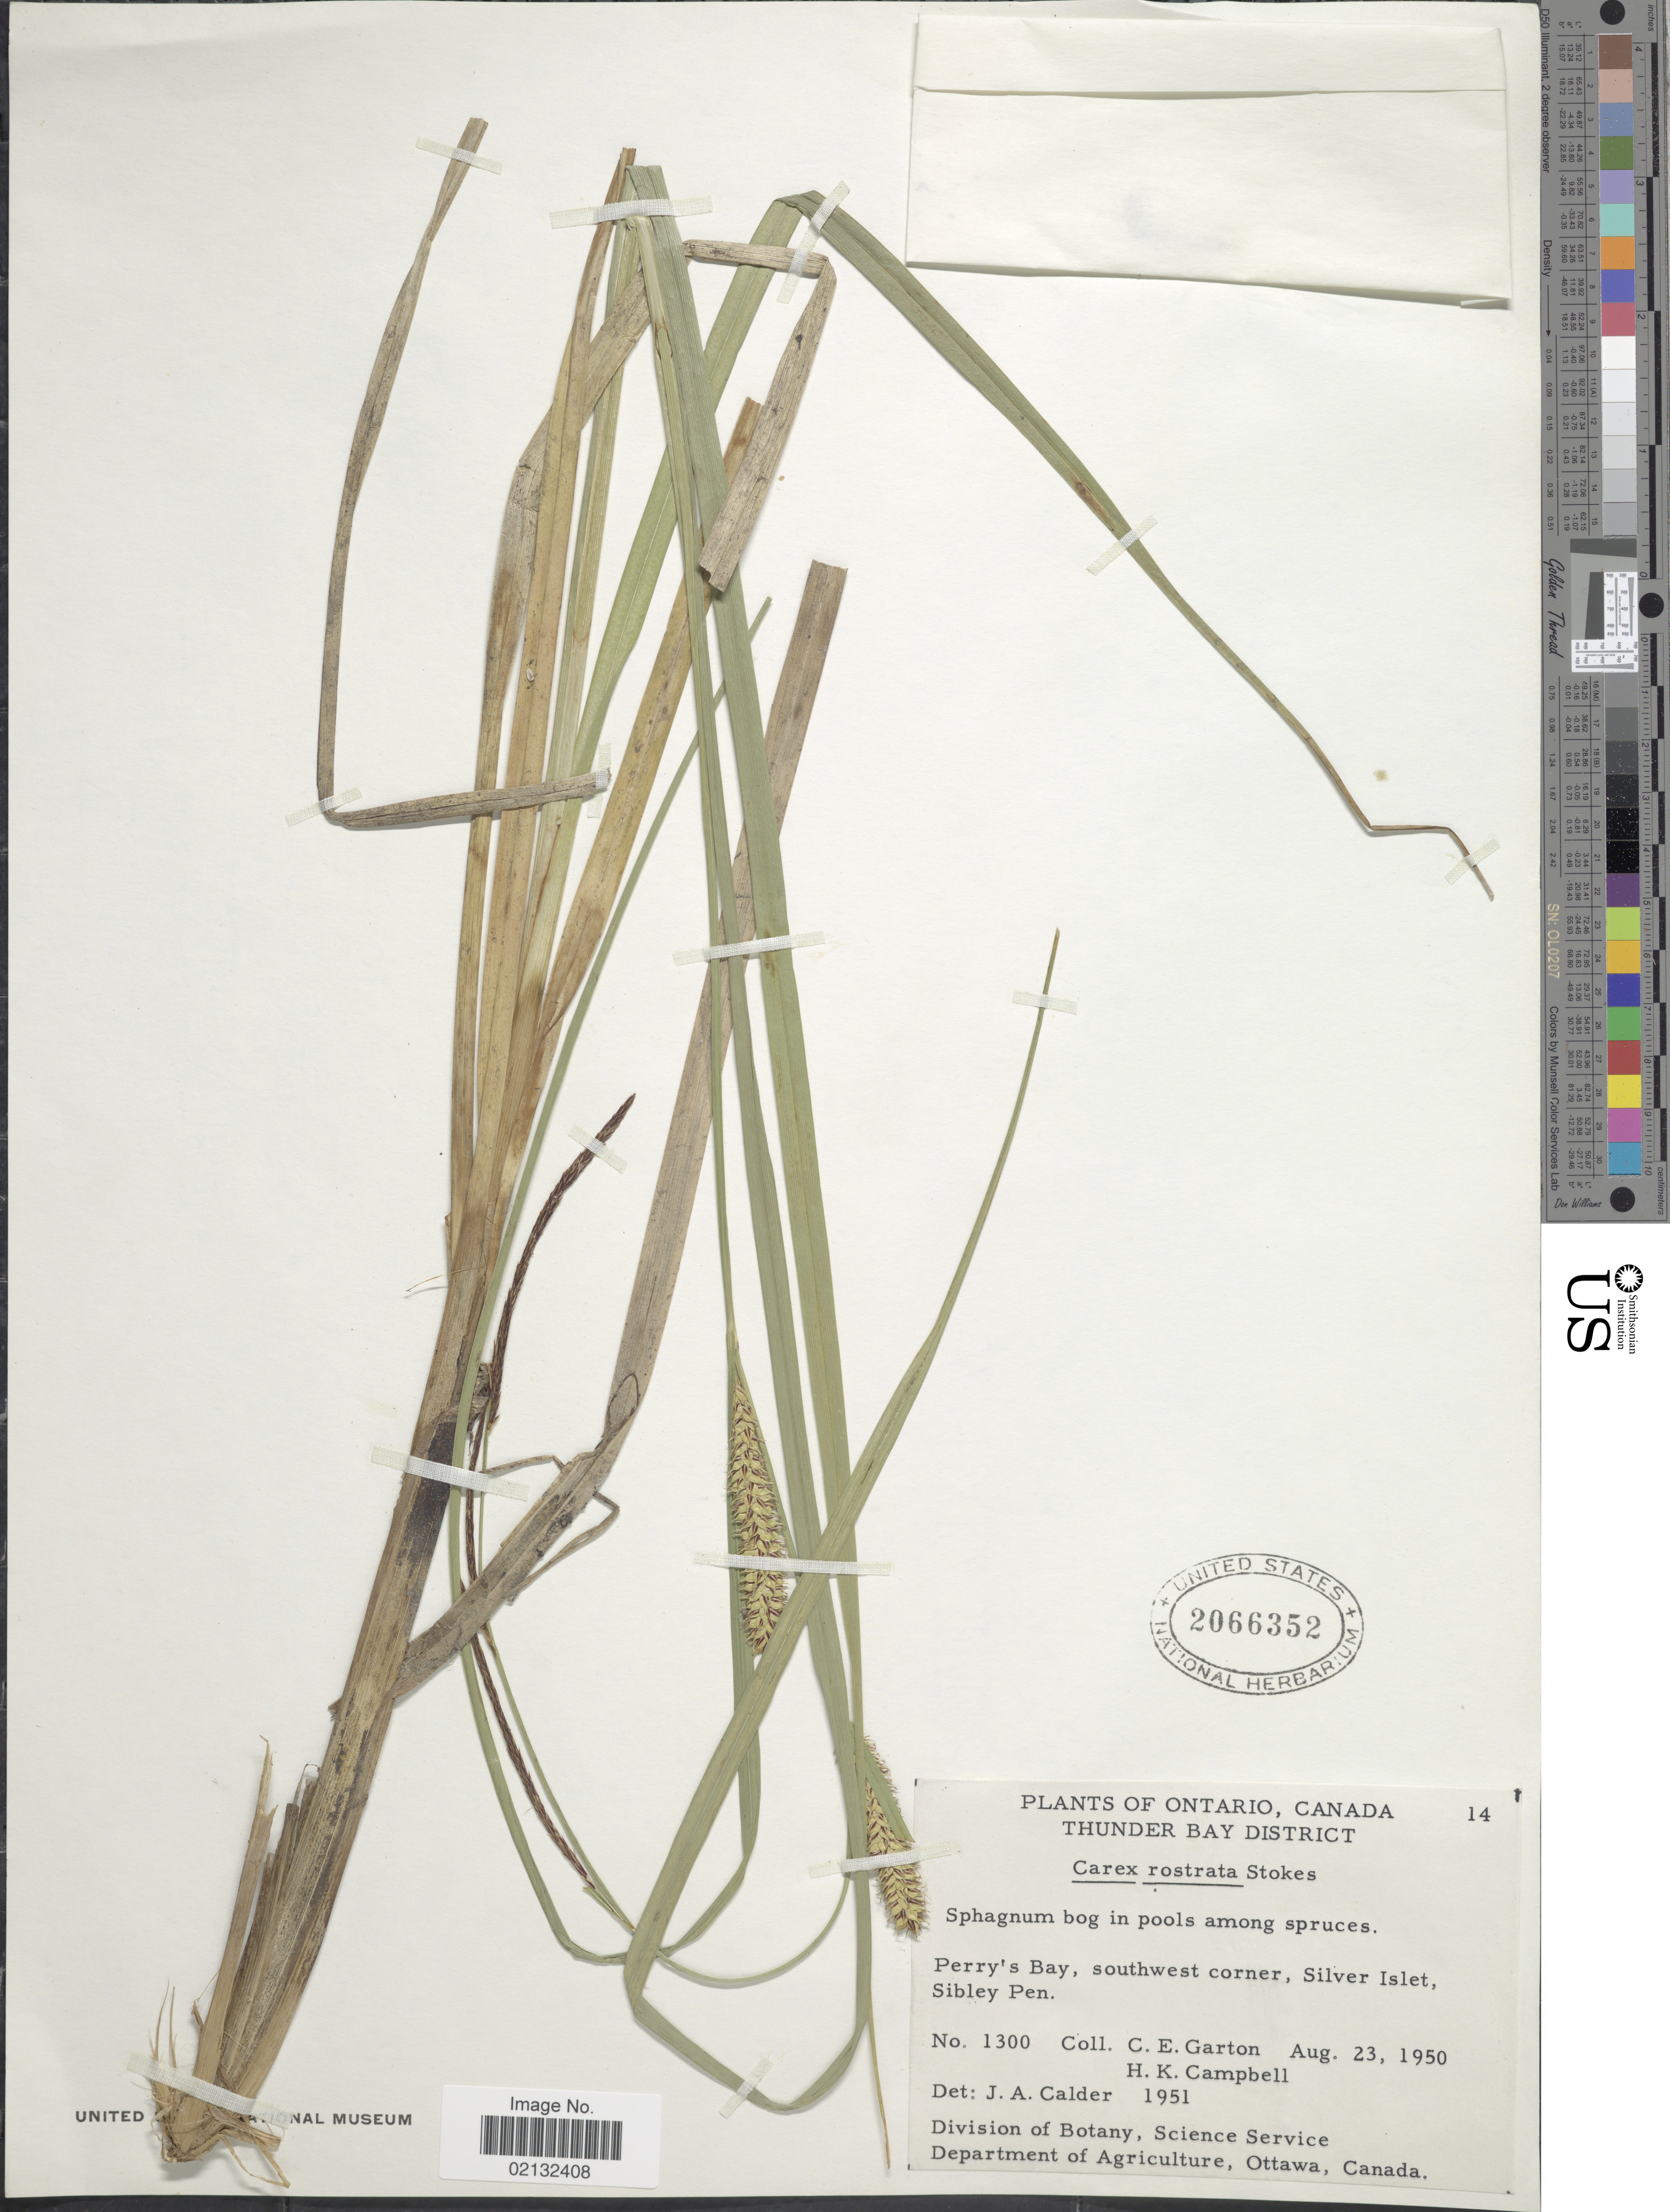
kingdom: Plantae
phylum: Tracheophyta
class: Liliopsida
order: Poales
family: Cyperaceae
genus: Carex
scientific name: Carex rostrata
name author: Stokes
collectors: C. E. Garton & H. K. Campbell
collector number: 1300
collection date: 1950-08-23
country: Canada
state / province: Ontario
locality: Thunder Bay District, Perry's Bay, southwest corner, Silver Islet, Sibley Penn.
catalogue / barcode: US 2066352